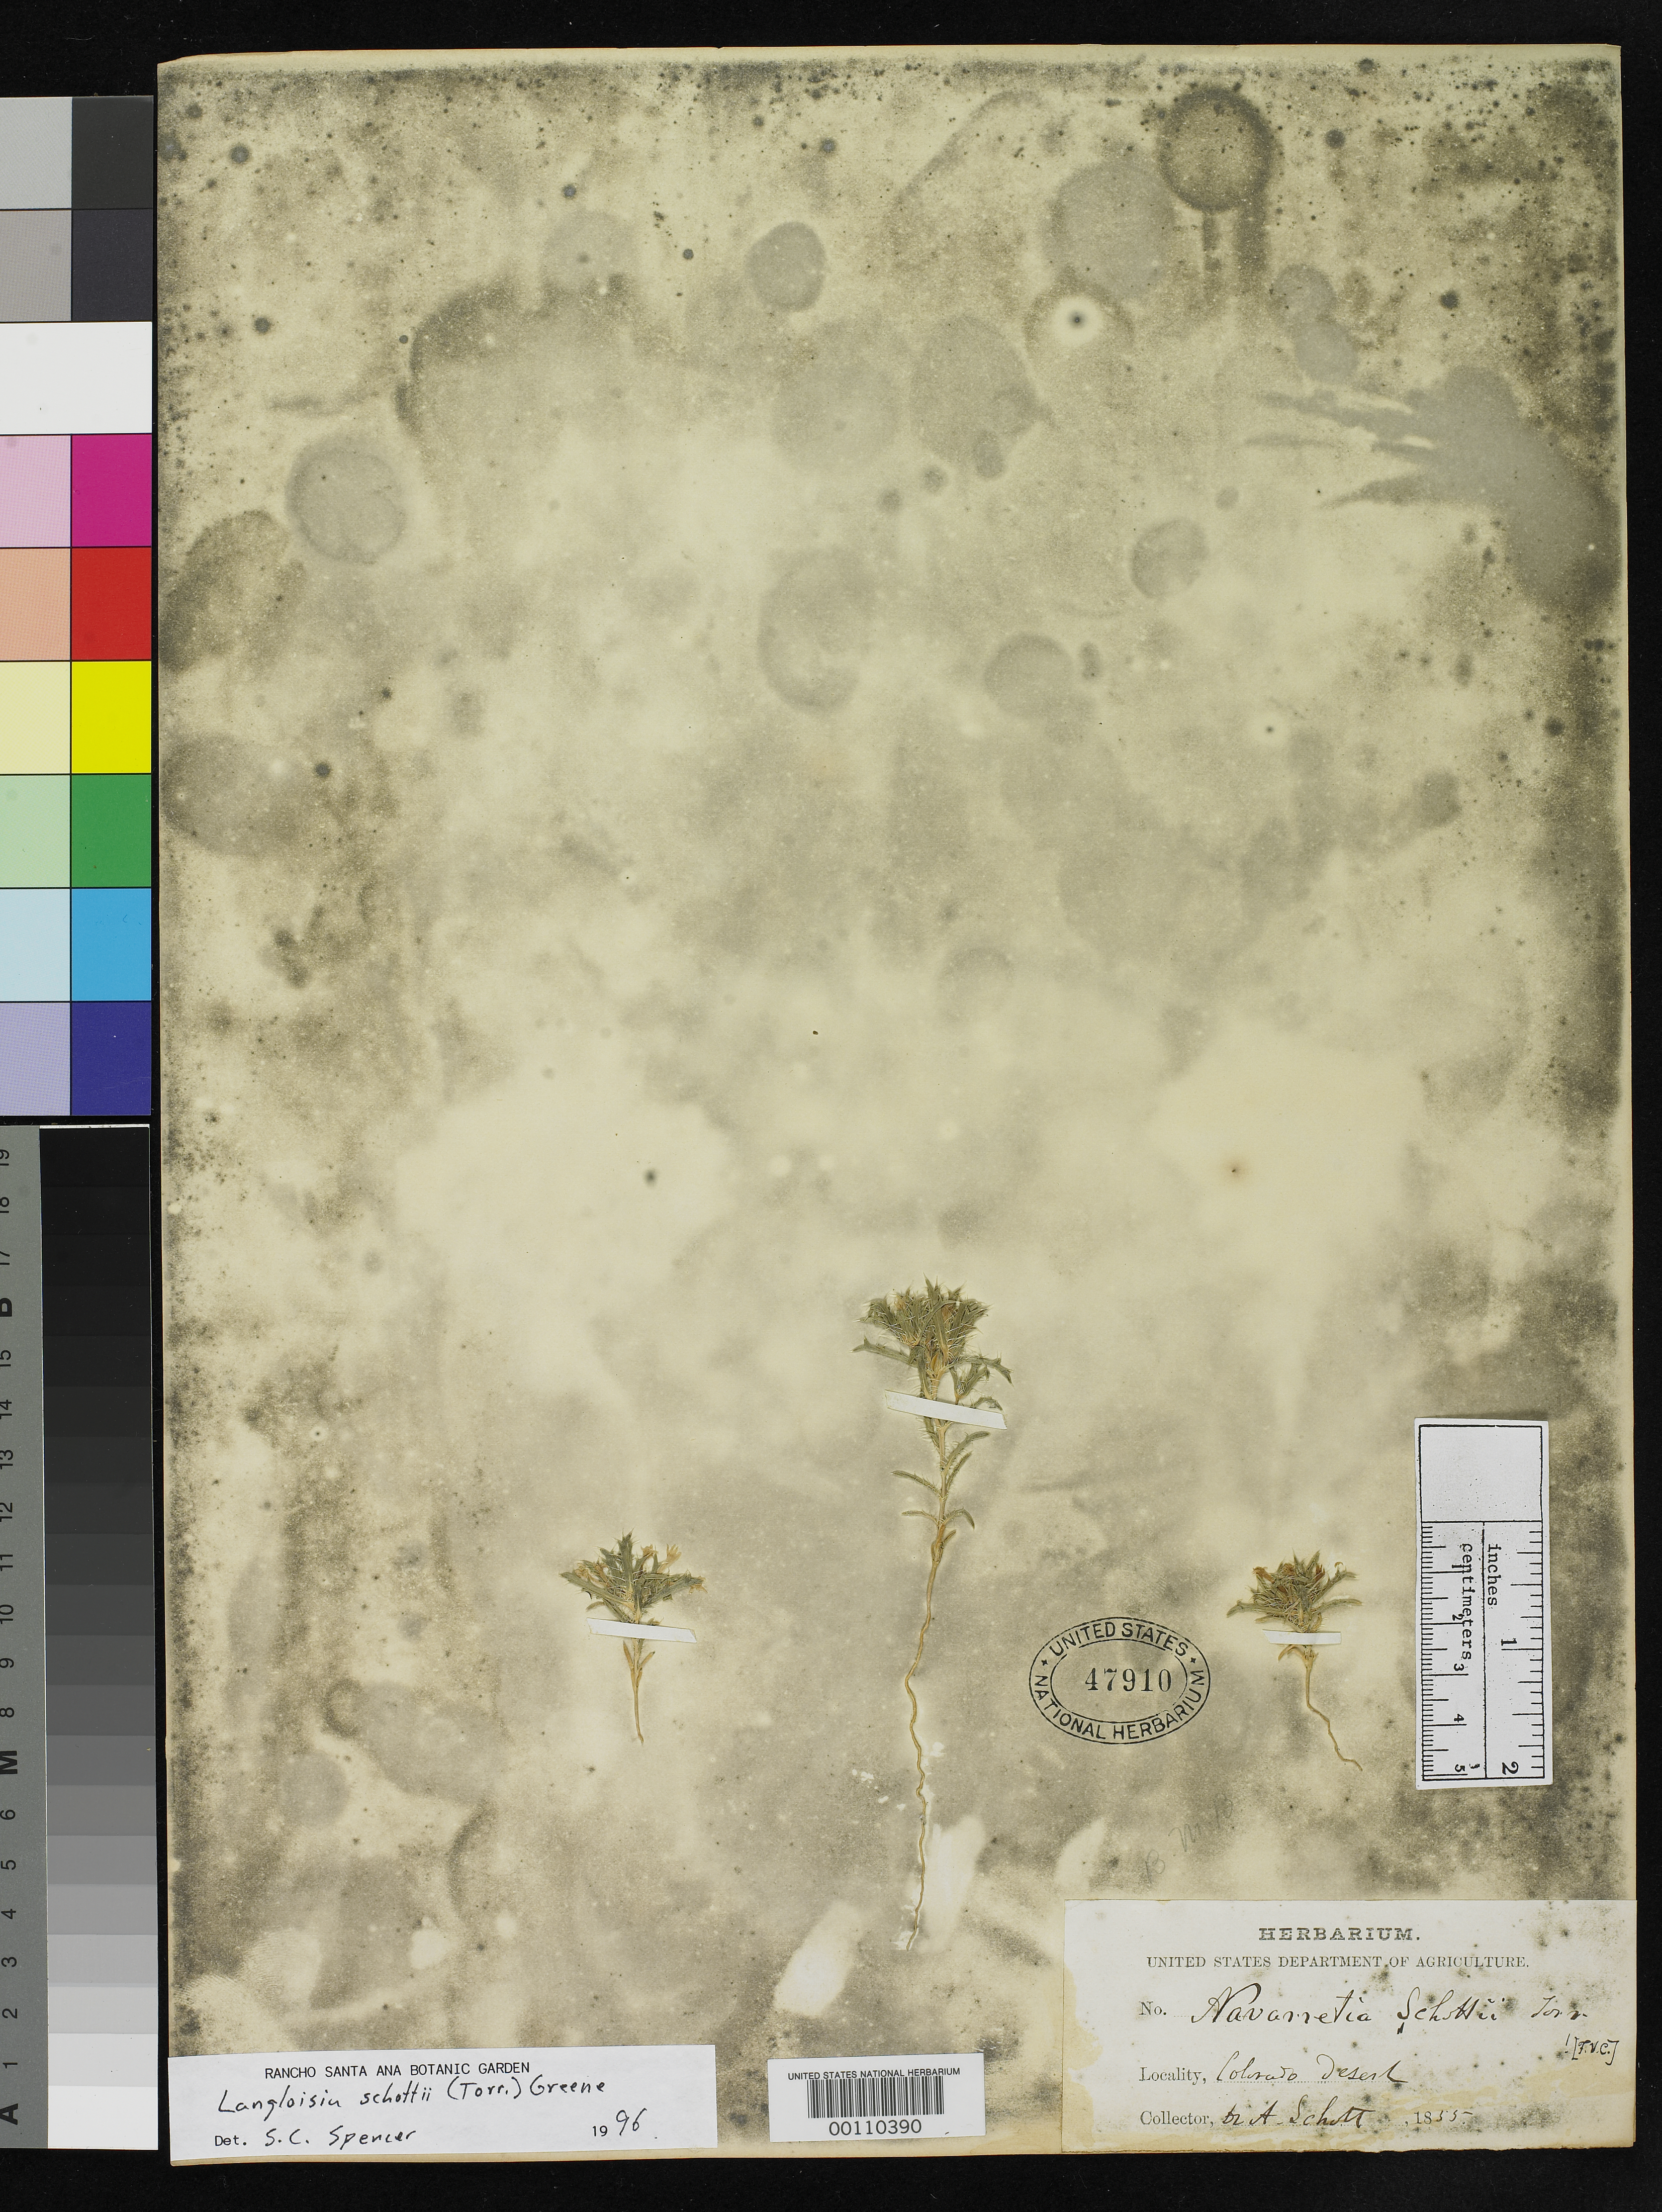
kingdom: Plantae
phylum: Tracheophyta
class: Magnoliopsida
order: Ericales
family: Polemoniaceae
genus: Navarretia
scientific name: Navarretia schottii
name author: Torr. in Emory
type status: Isotype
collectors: A. C. V. Schott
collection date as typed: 1855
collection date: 1855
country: Mexico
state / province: Sonora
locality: Colorado Desert.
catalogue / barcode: US 47910